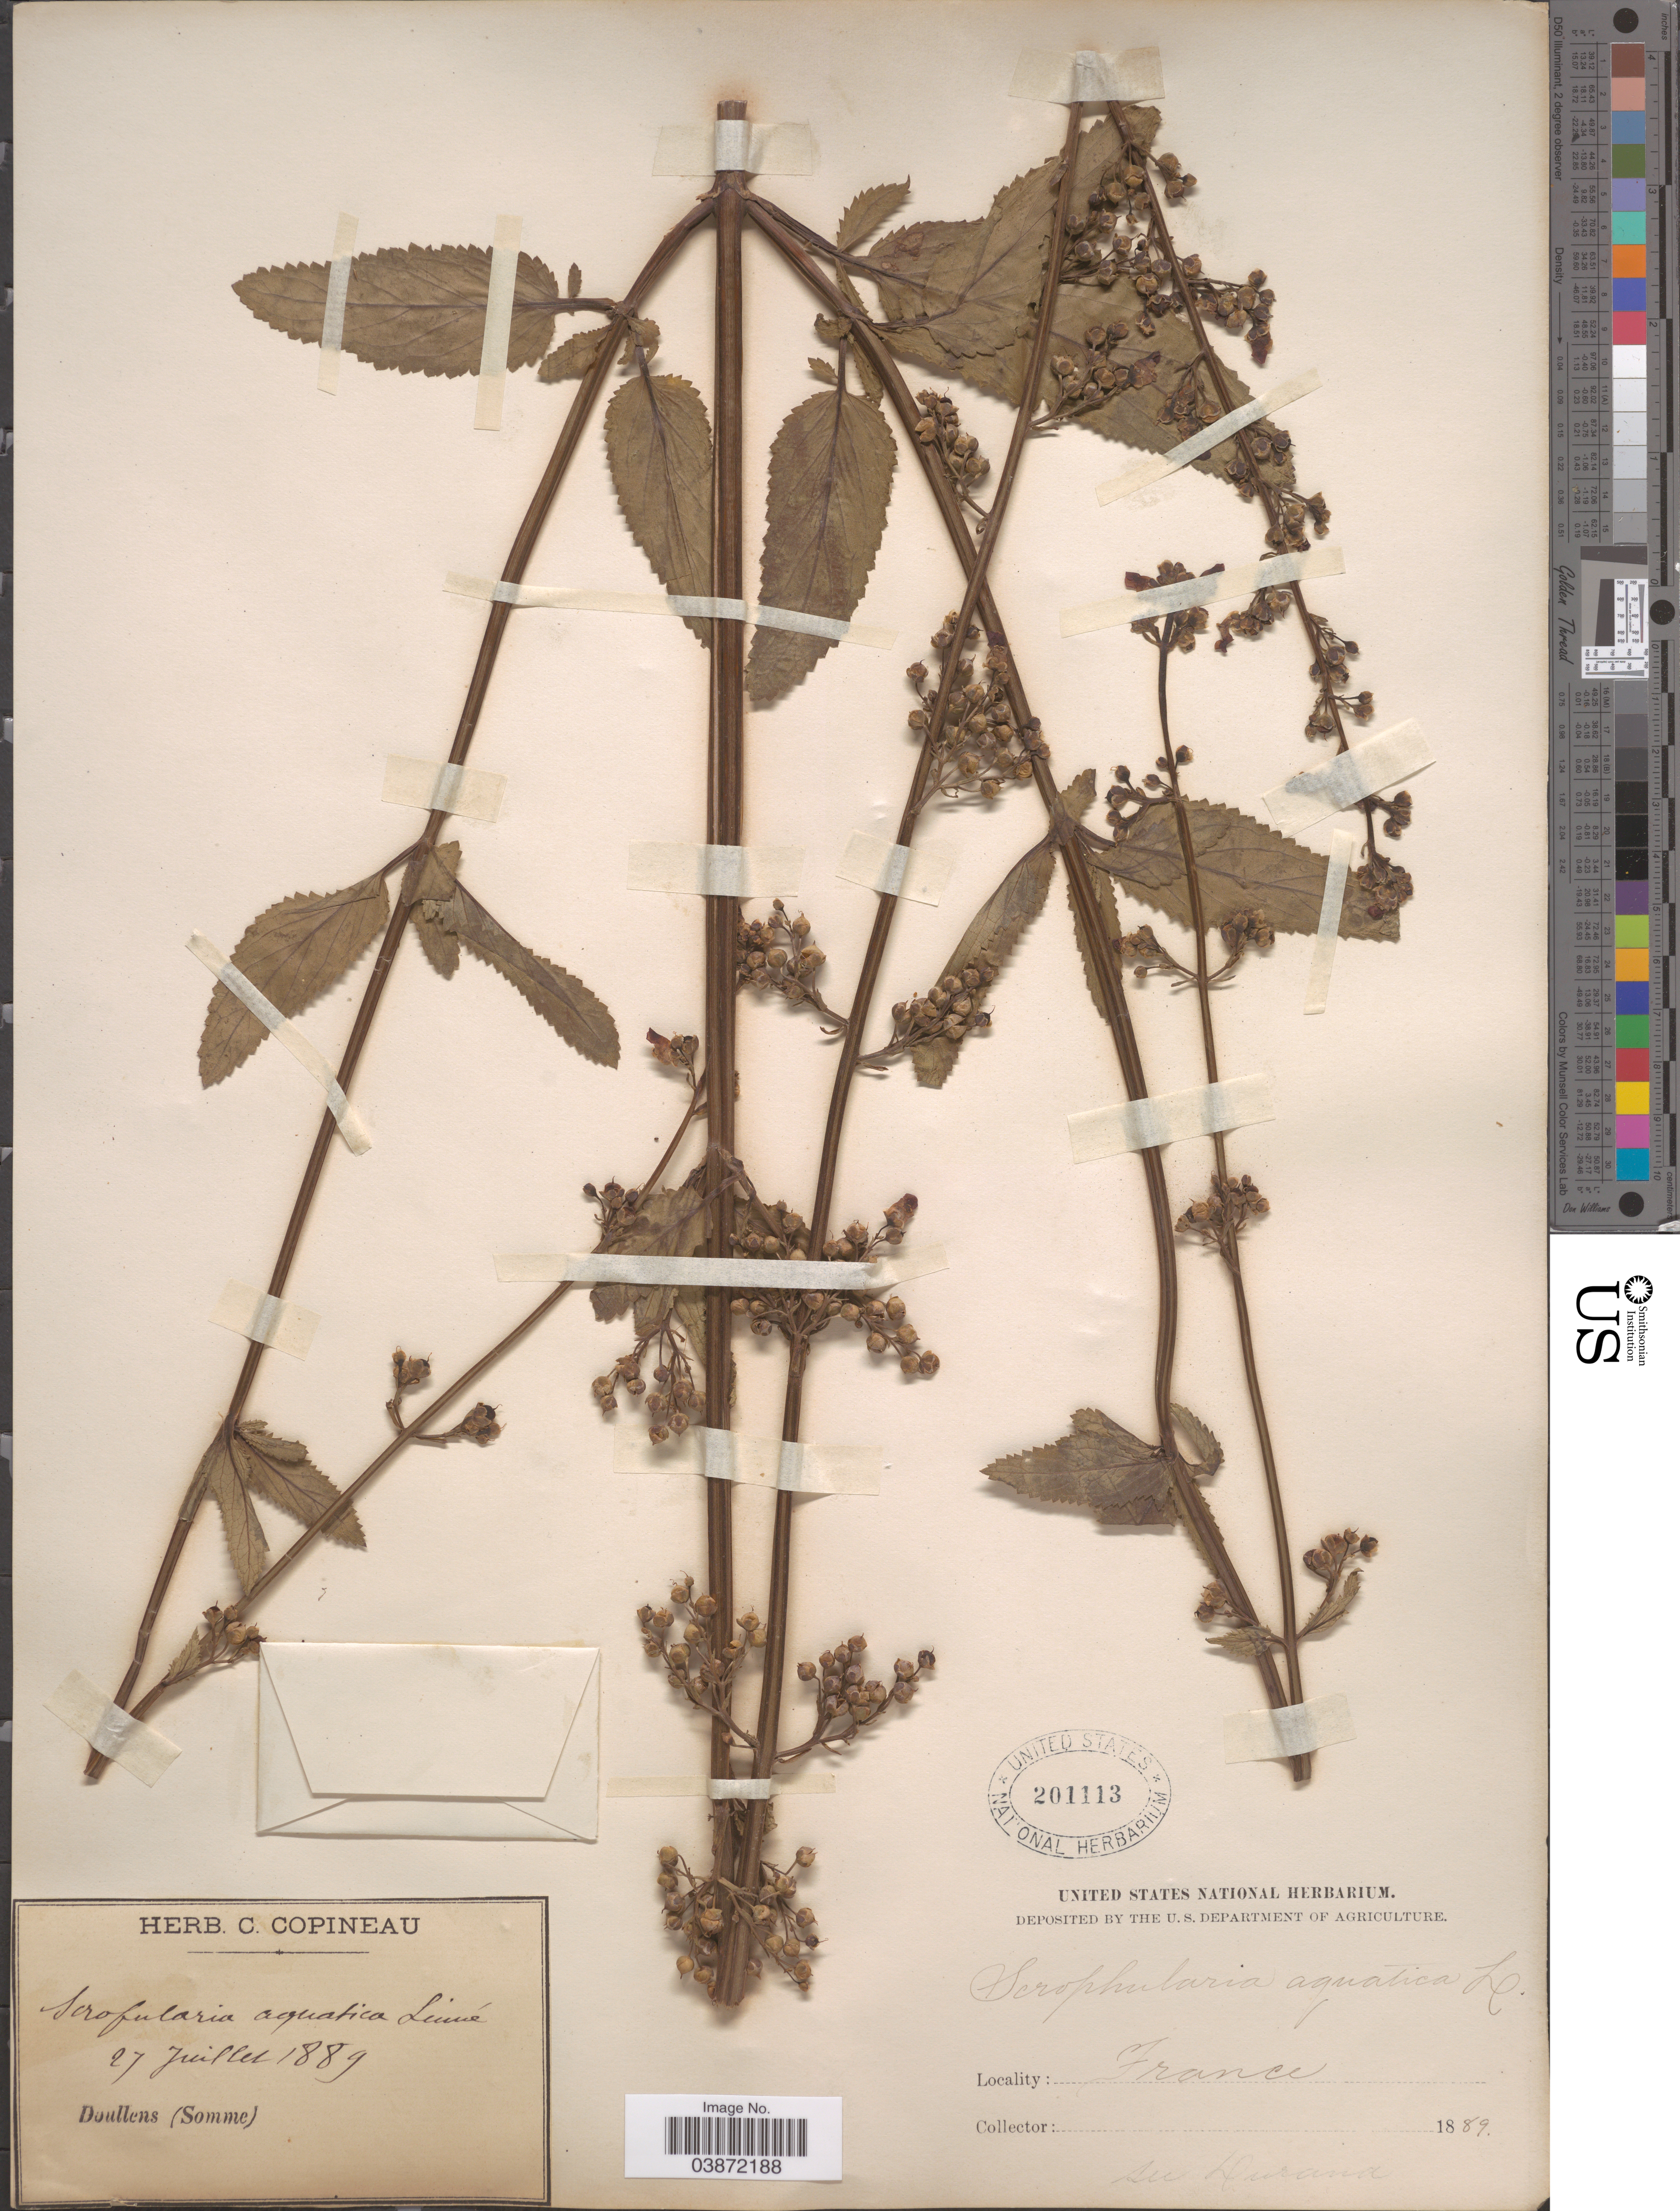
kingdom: Plantae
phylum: Tracheophyta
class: Magnoliopsida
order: Lamiales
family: Scrophulariaceae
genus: Scrophularia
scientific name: Scrophularia aquatica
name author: L.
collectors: ex herb. C. Copineau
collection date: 1889-07-27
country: France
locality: Doullens (Somme).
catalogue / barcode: US 201113